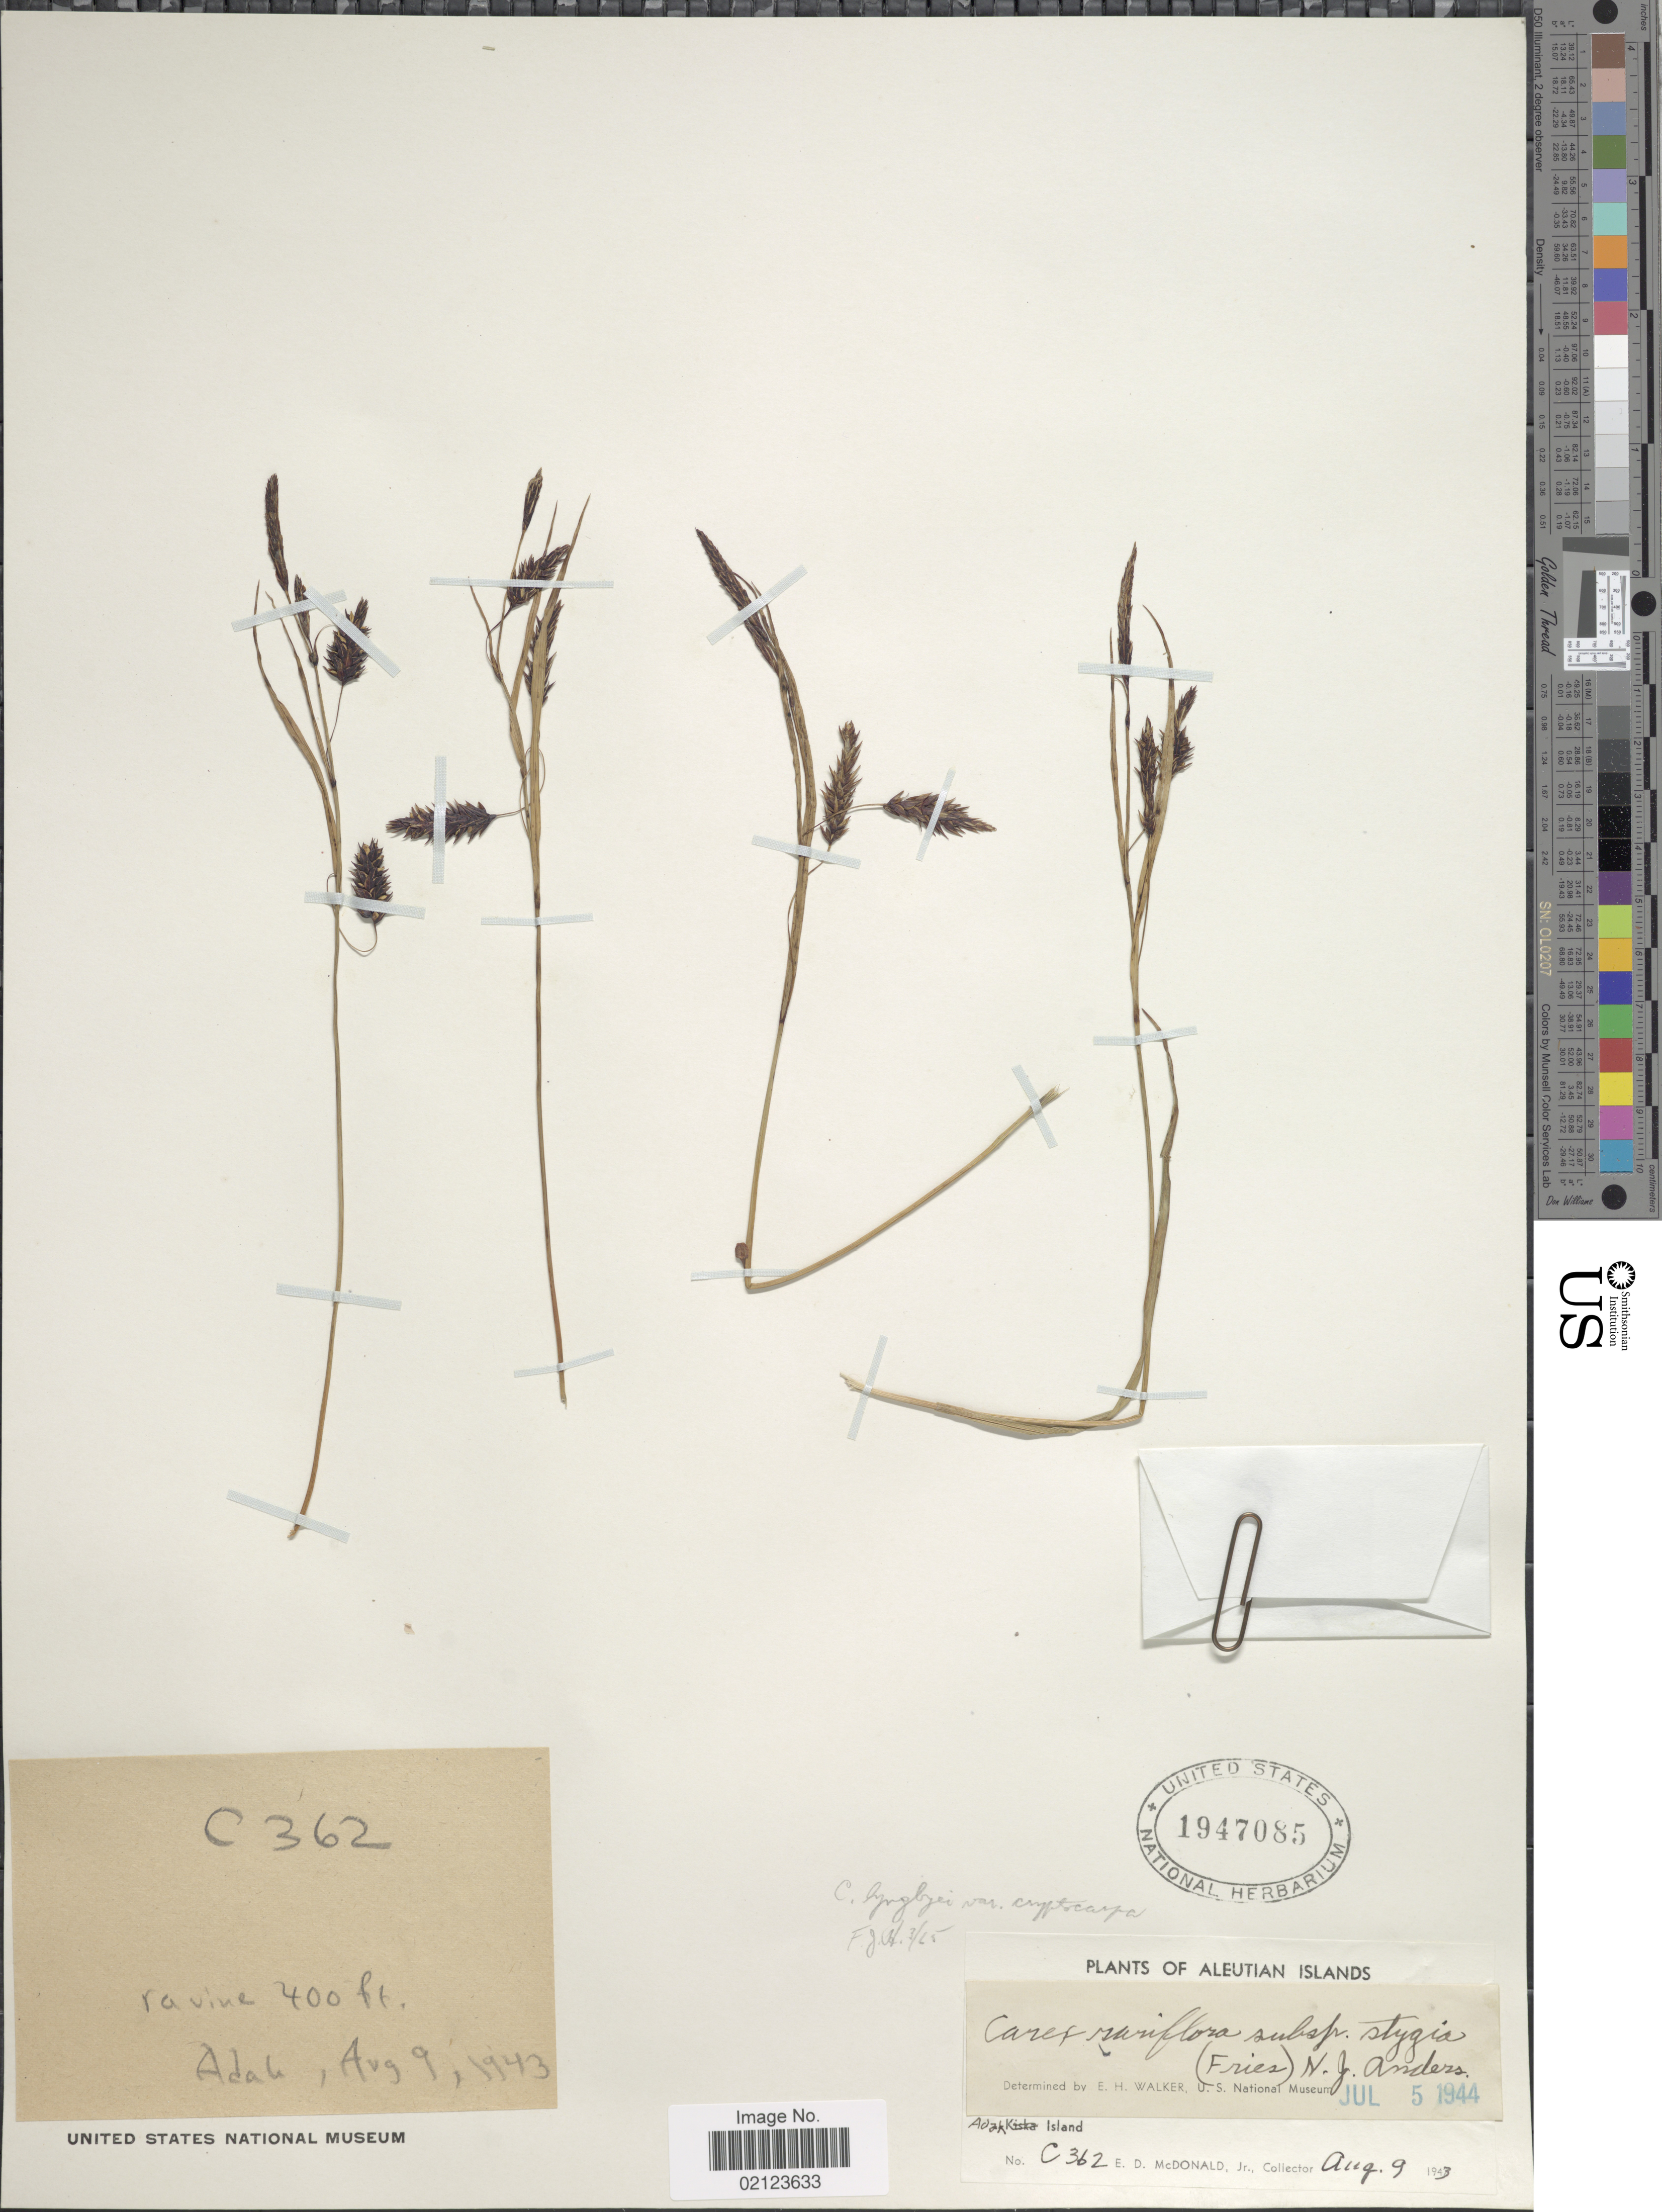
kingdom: Plantae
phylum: Tracheophyta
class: Liliopsida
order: Poales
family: Cyperaceae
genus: Carex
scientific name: Carex lyngbyei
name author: Hornem.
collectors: E. D. McDonald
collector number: C362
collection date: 1943-08-09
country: United States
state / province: Alaska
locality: Aleutian Islands. Adak Island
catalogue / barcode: US 1947085